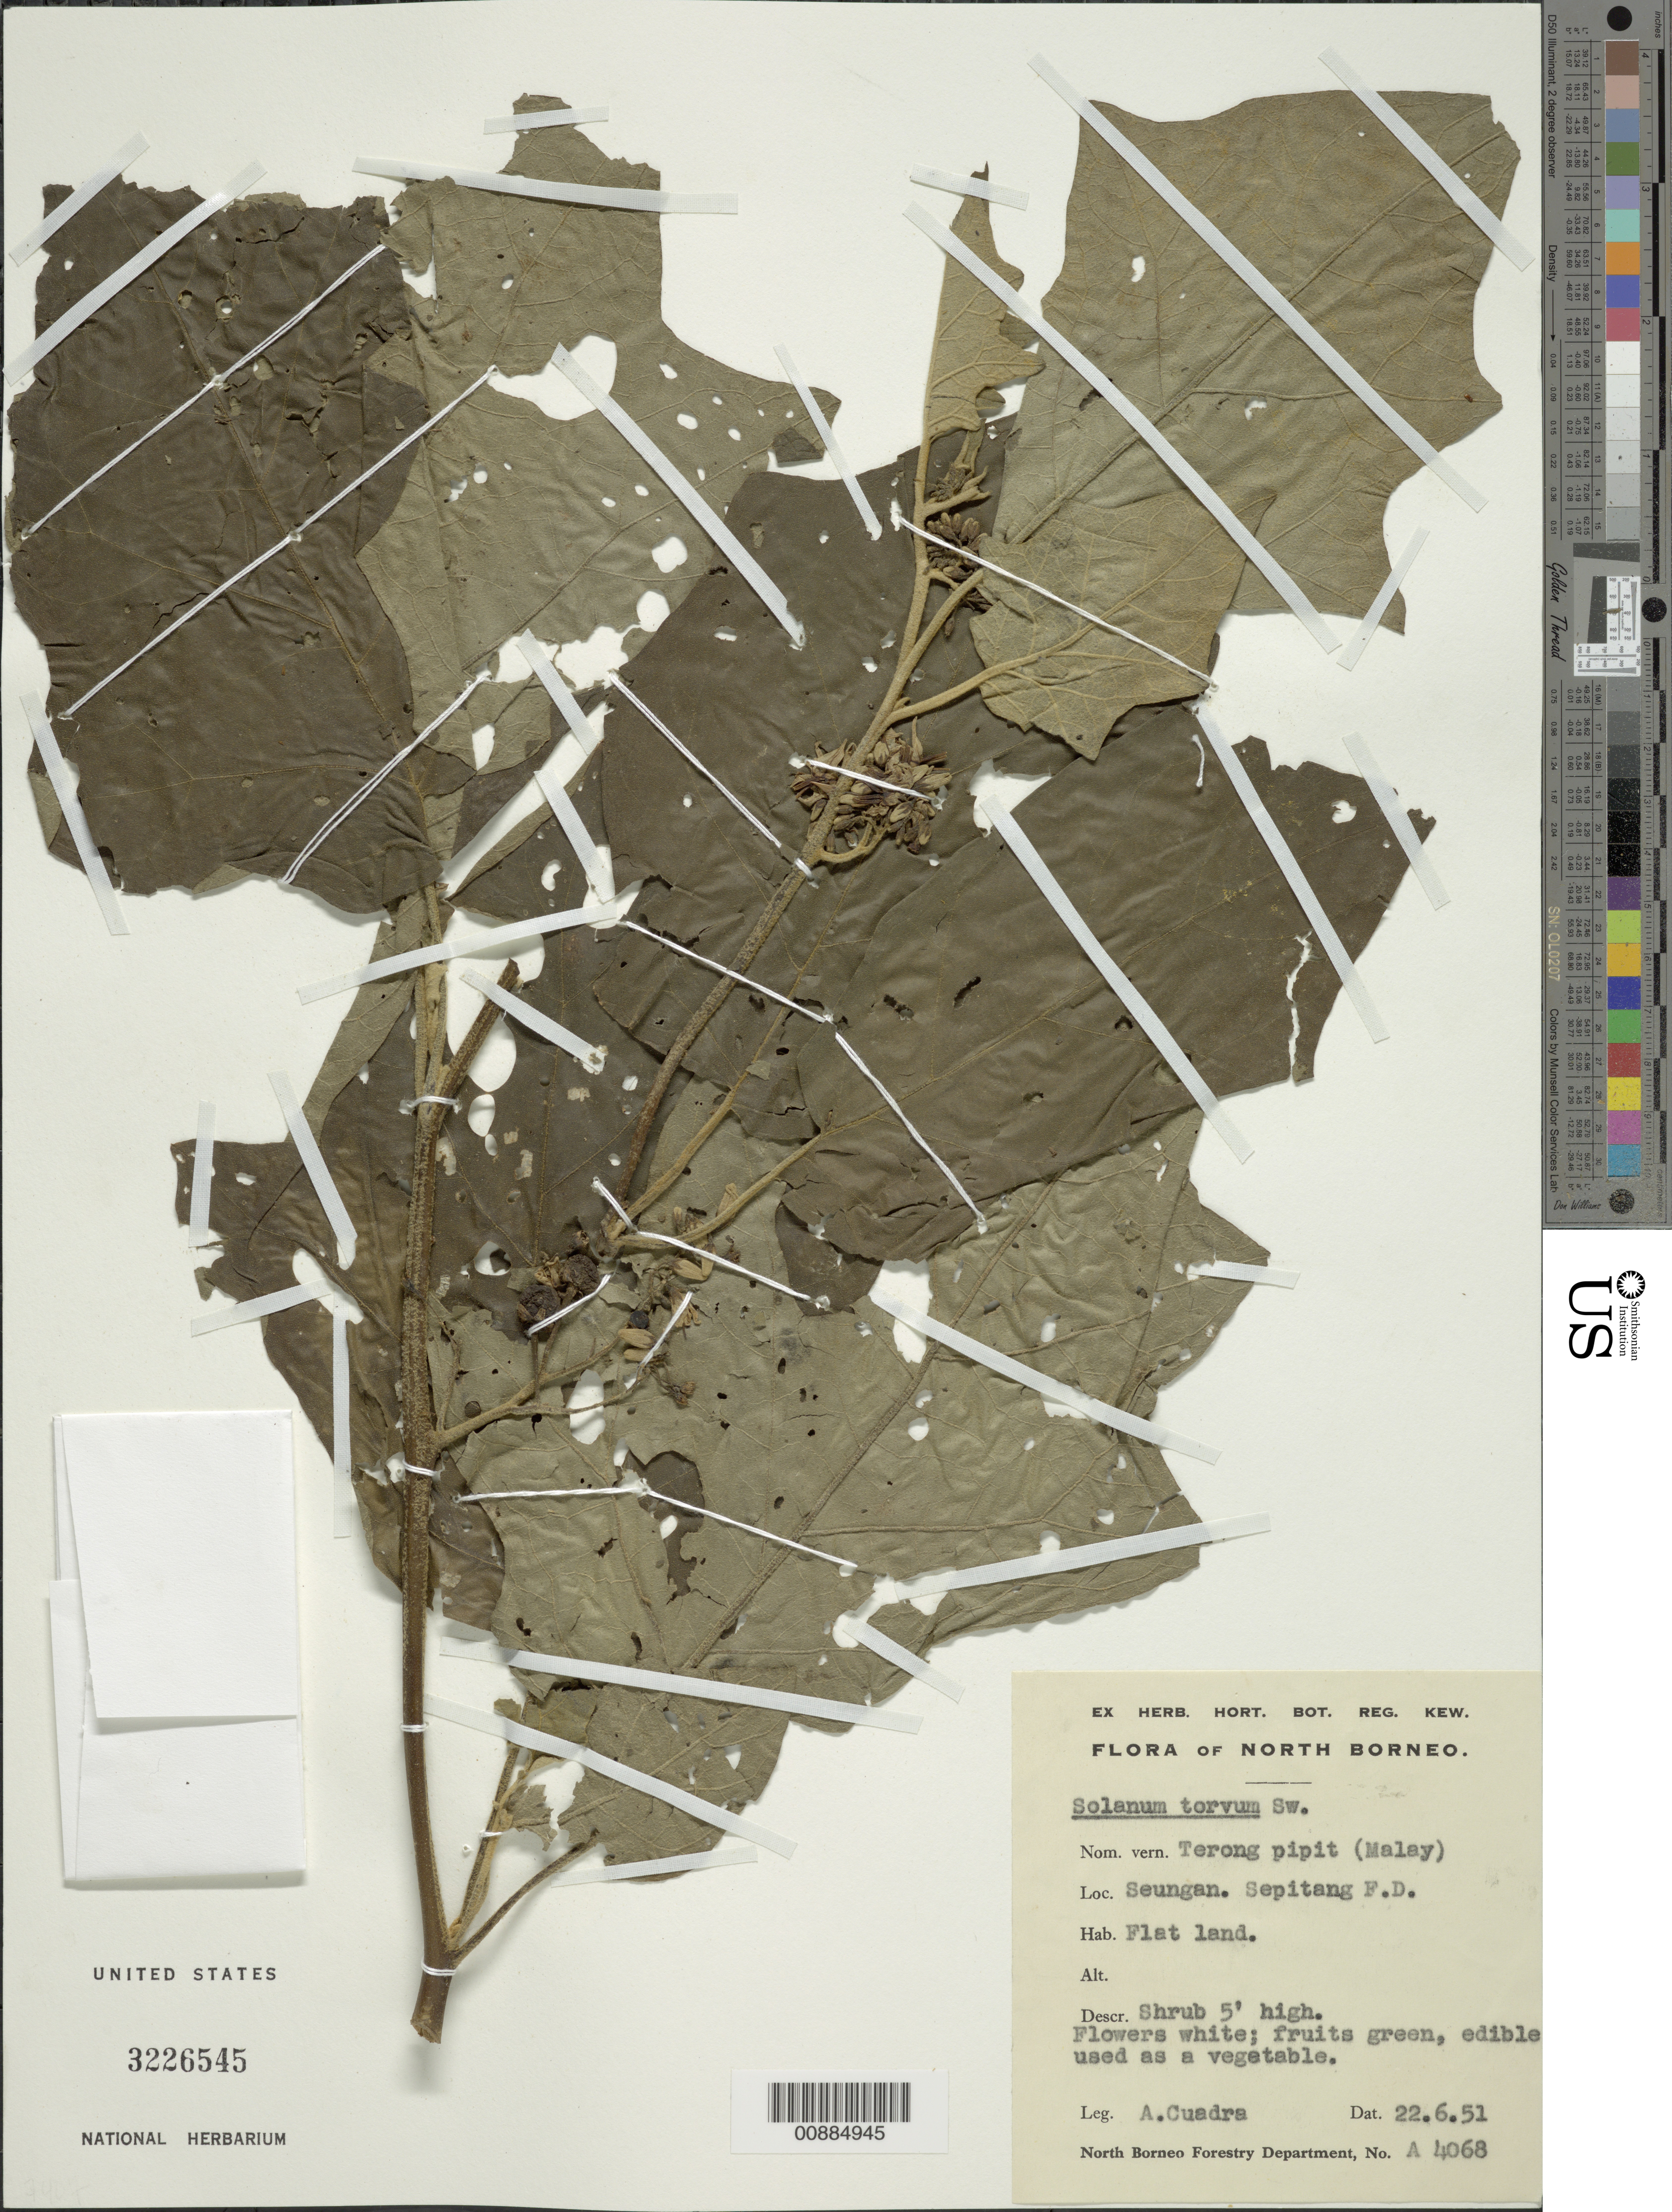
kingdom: Plantae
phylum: Tracheophyta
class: Magnoliopsida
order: Solanales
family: Solanaceae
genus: Solanum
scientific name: Solanum torvum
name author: Sw.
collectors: A. Cuadra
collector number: A 4068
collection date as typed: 22 Jun 1951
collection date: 1951-06-22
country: Indonesia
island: Borneo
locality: Seungan. Sepitang F.D.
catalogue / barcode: US 3226545